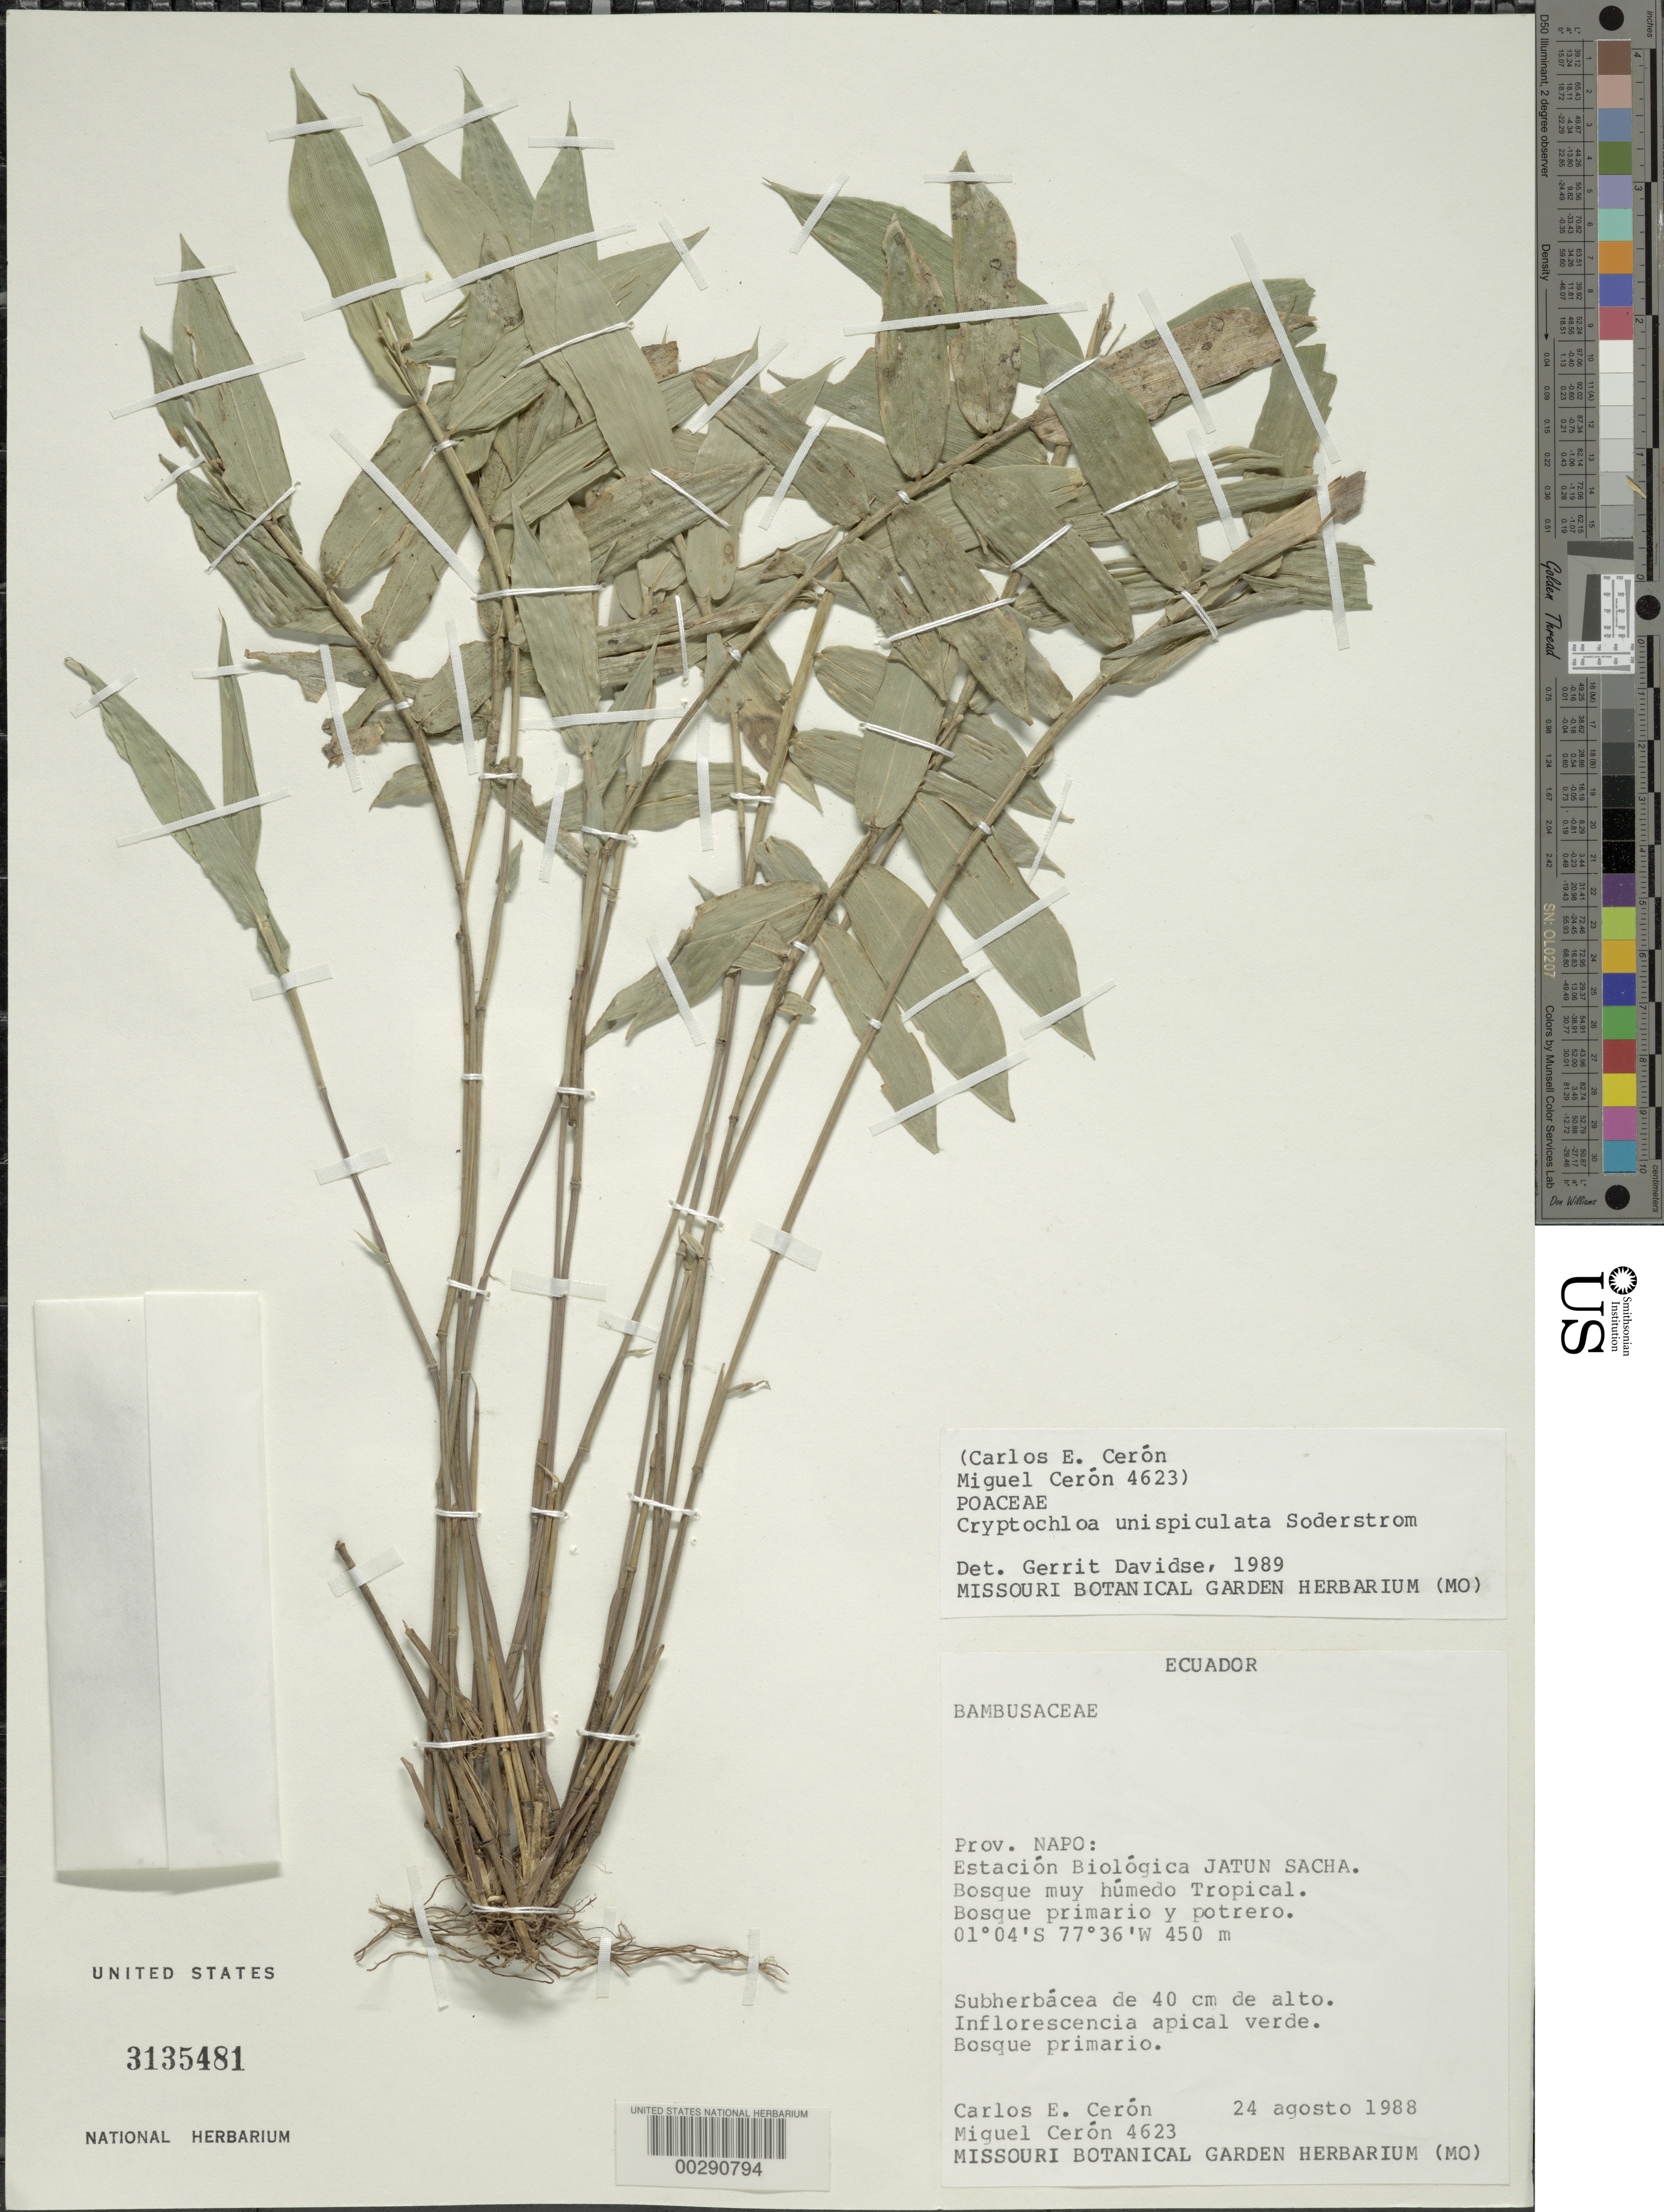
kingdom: Plantae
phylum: Tracheophyta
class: Liliopsida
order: Poales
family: Poaceae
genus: Cryptochloa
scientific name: Cryptochloa unispiculata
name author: Soderstr.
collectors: C. E. Cerón M. & M. Ceron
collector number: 4623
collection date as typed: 24 Aug 1988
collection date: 1988-08-24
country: Ecuador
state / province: Napo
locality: Estacion biologica jatun sacha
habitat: Primary moist tropical forest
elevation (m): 450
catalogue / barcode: US 3135481